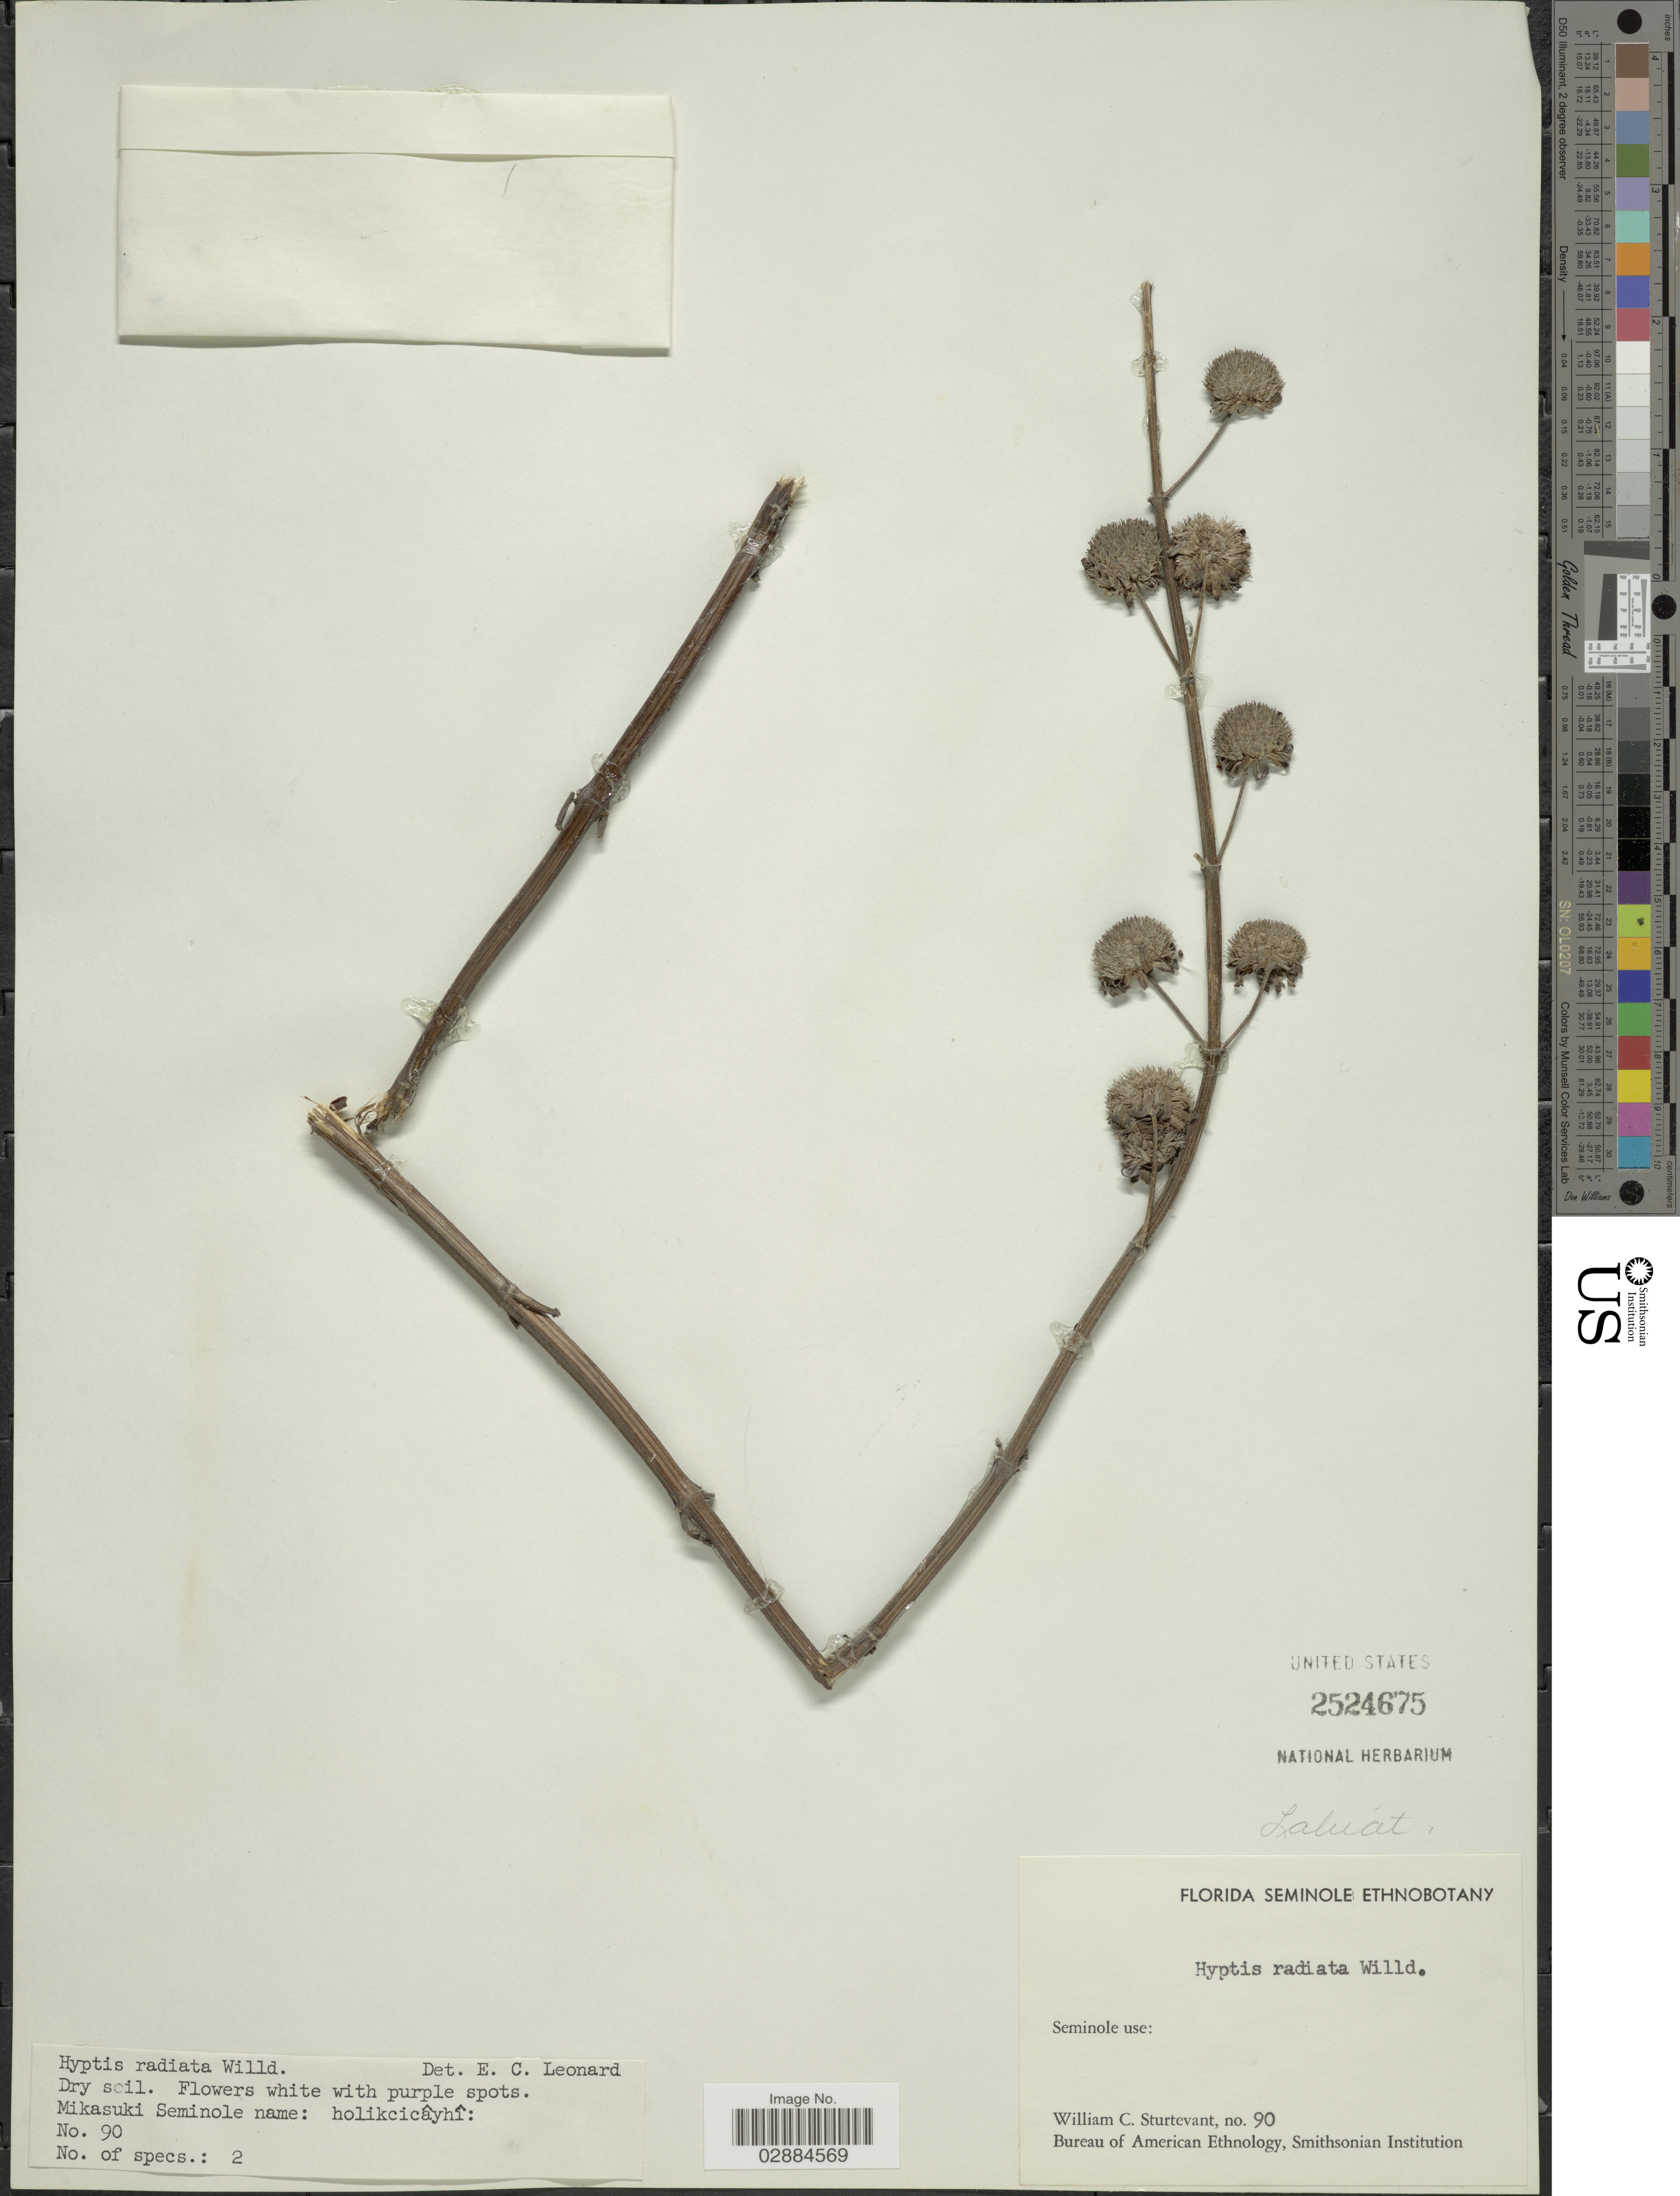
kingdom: Plantae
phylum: Tracheophyta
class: Magnoliopsida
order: Lamiales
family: Lamiaceae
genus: Hyptis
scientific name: Hyptis radiata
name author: Kunth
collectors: W. Sturtevant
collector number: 90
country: United States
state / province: Florida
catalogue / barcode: US 2524675